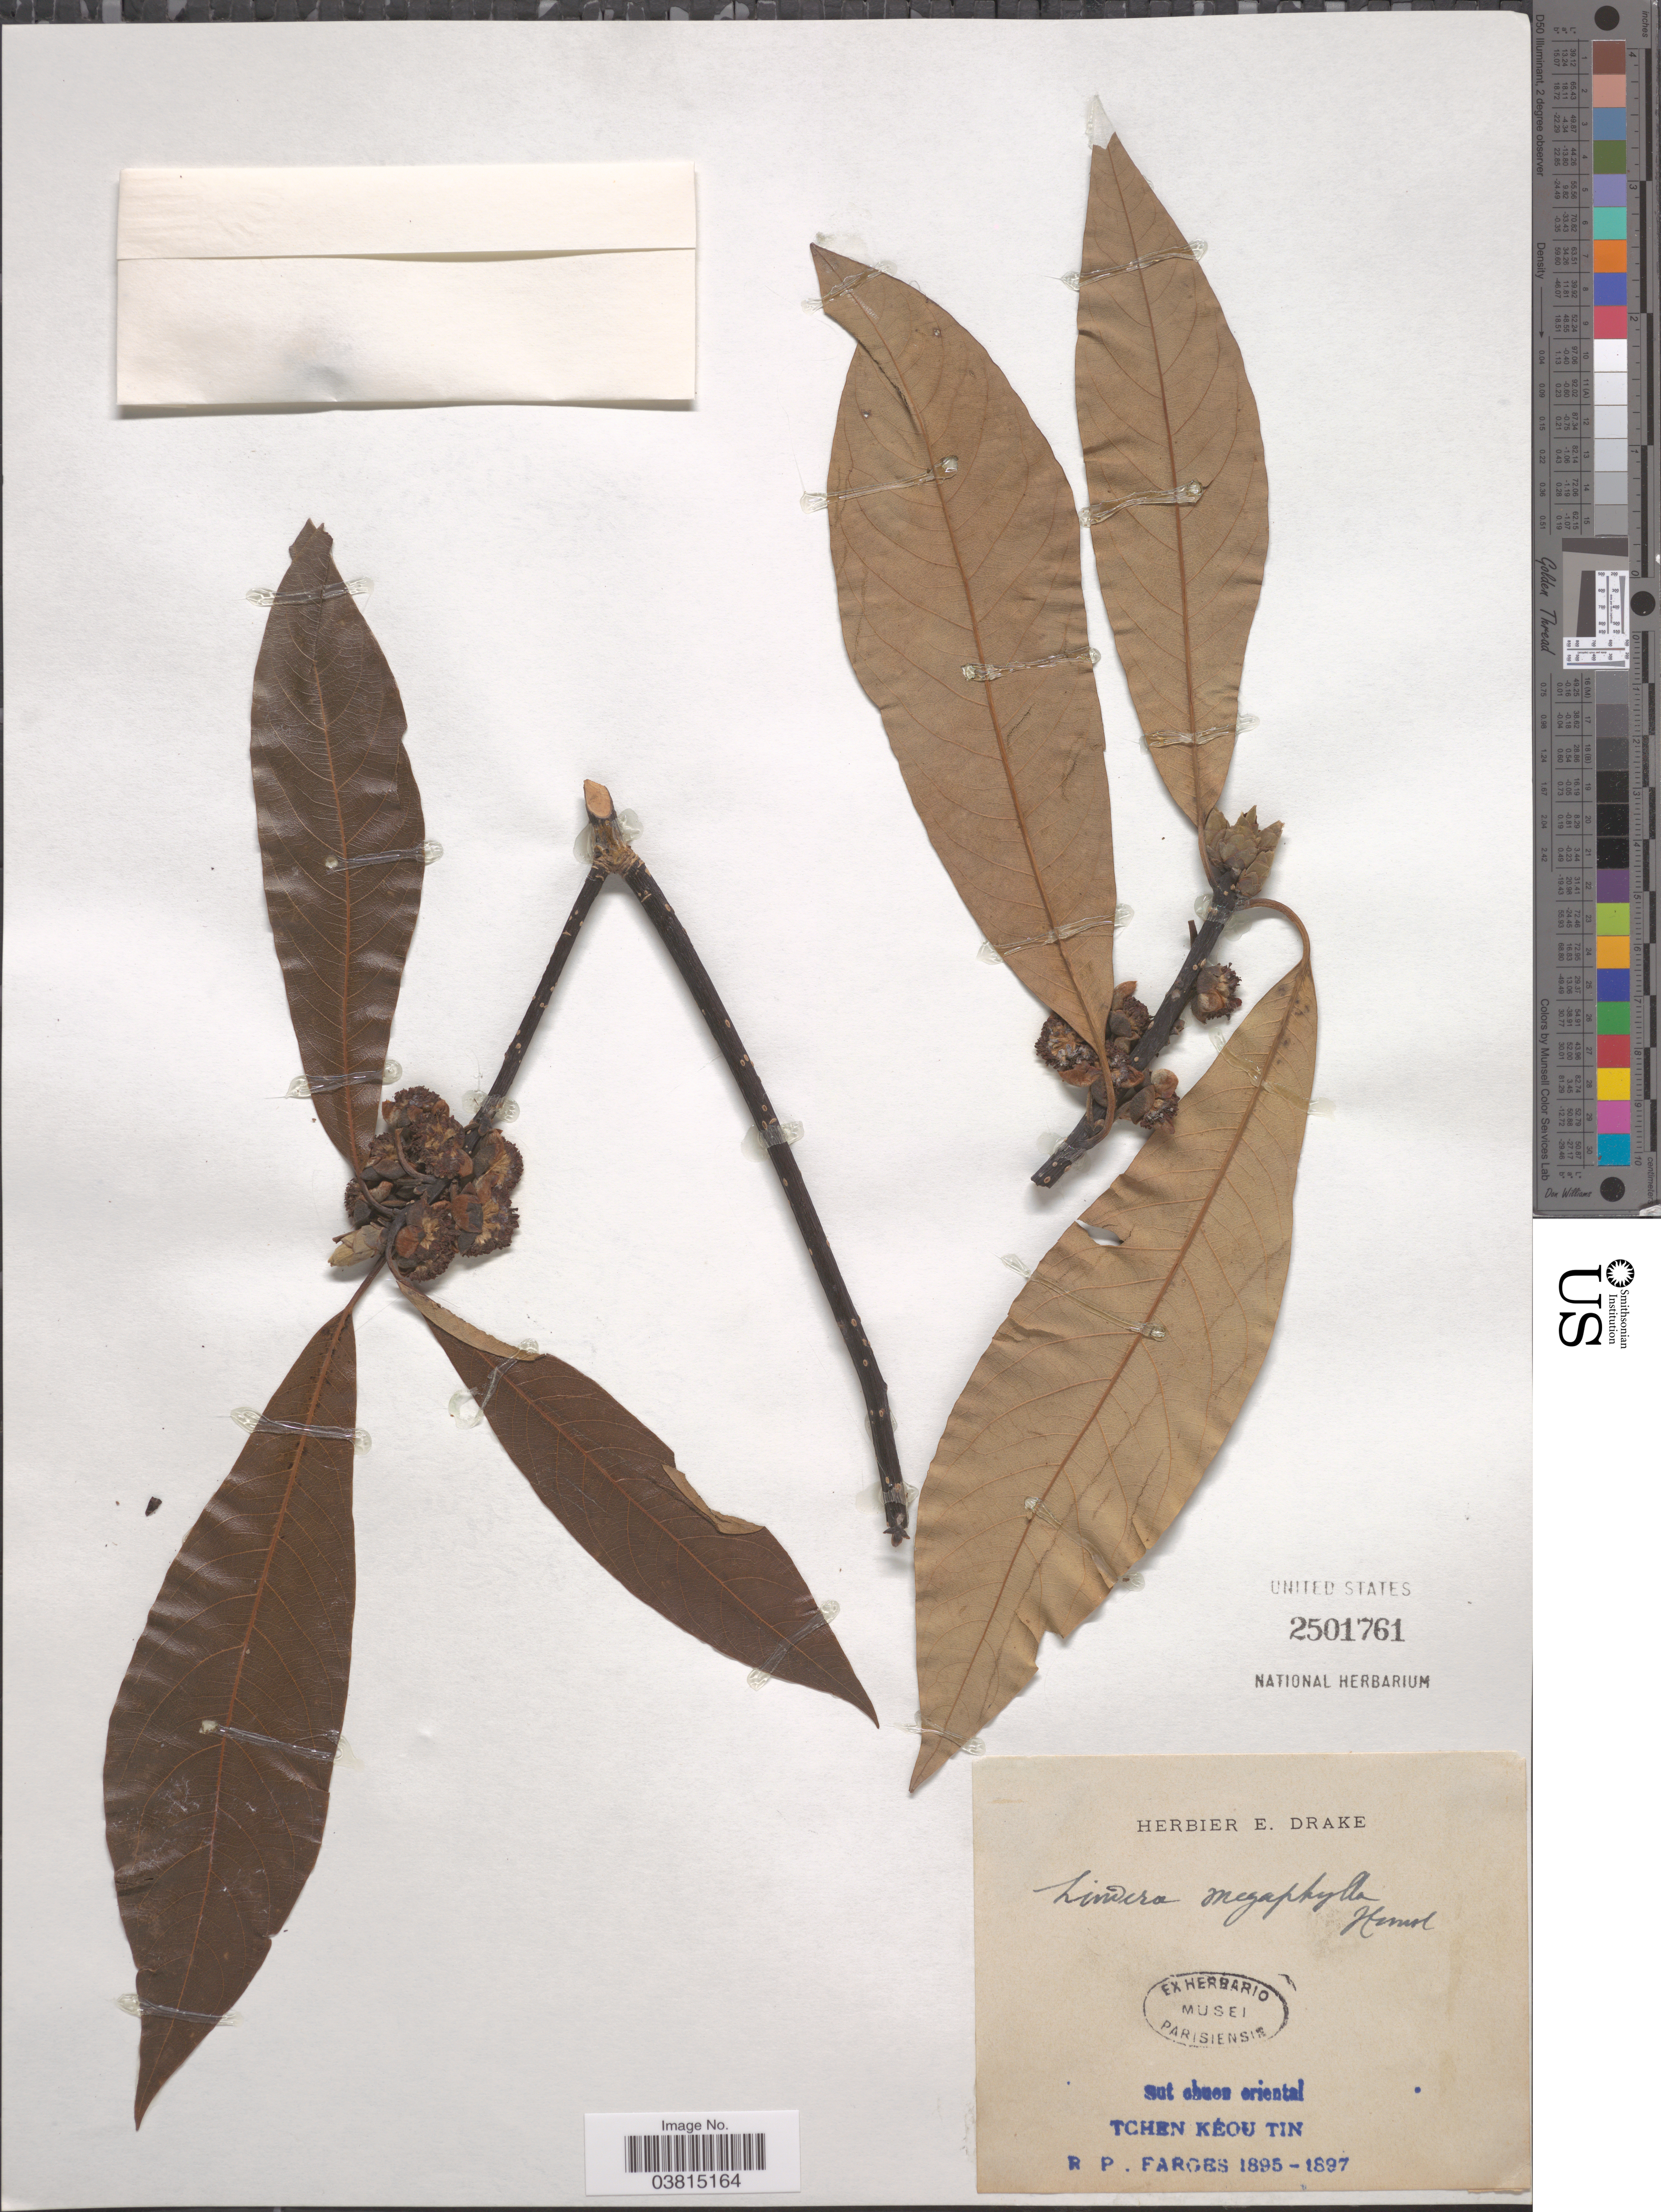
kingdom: Plantae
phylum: Tracheophyta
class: Magnoliopsida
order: Laurales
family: Lauraceae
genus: Lindera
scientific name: Lindera megaphylla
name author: Hemsl.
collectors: R. Farges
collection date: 1895/1897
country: China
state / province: Sichuan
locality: Sut chuen oriental. Tchen Kéou Tin.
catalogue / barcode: US 2501761